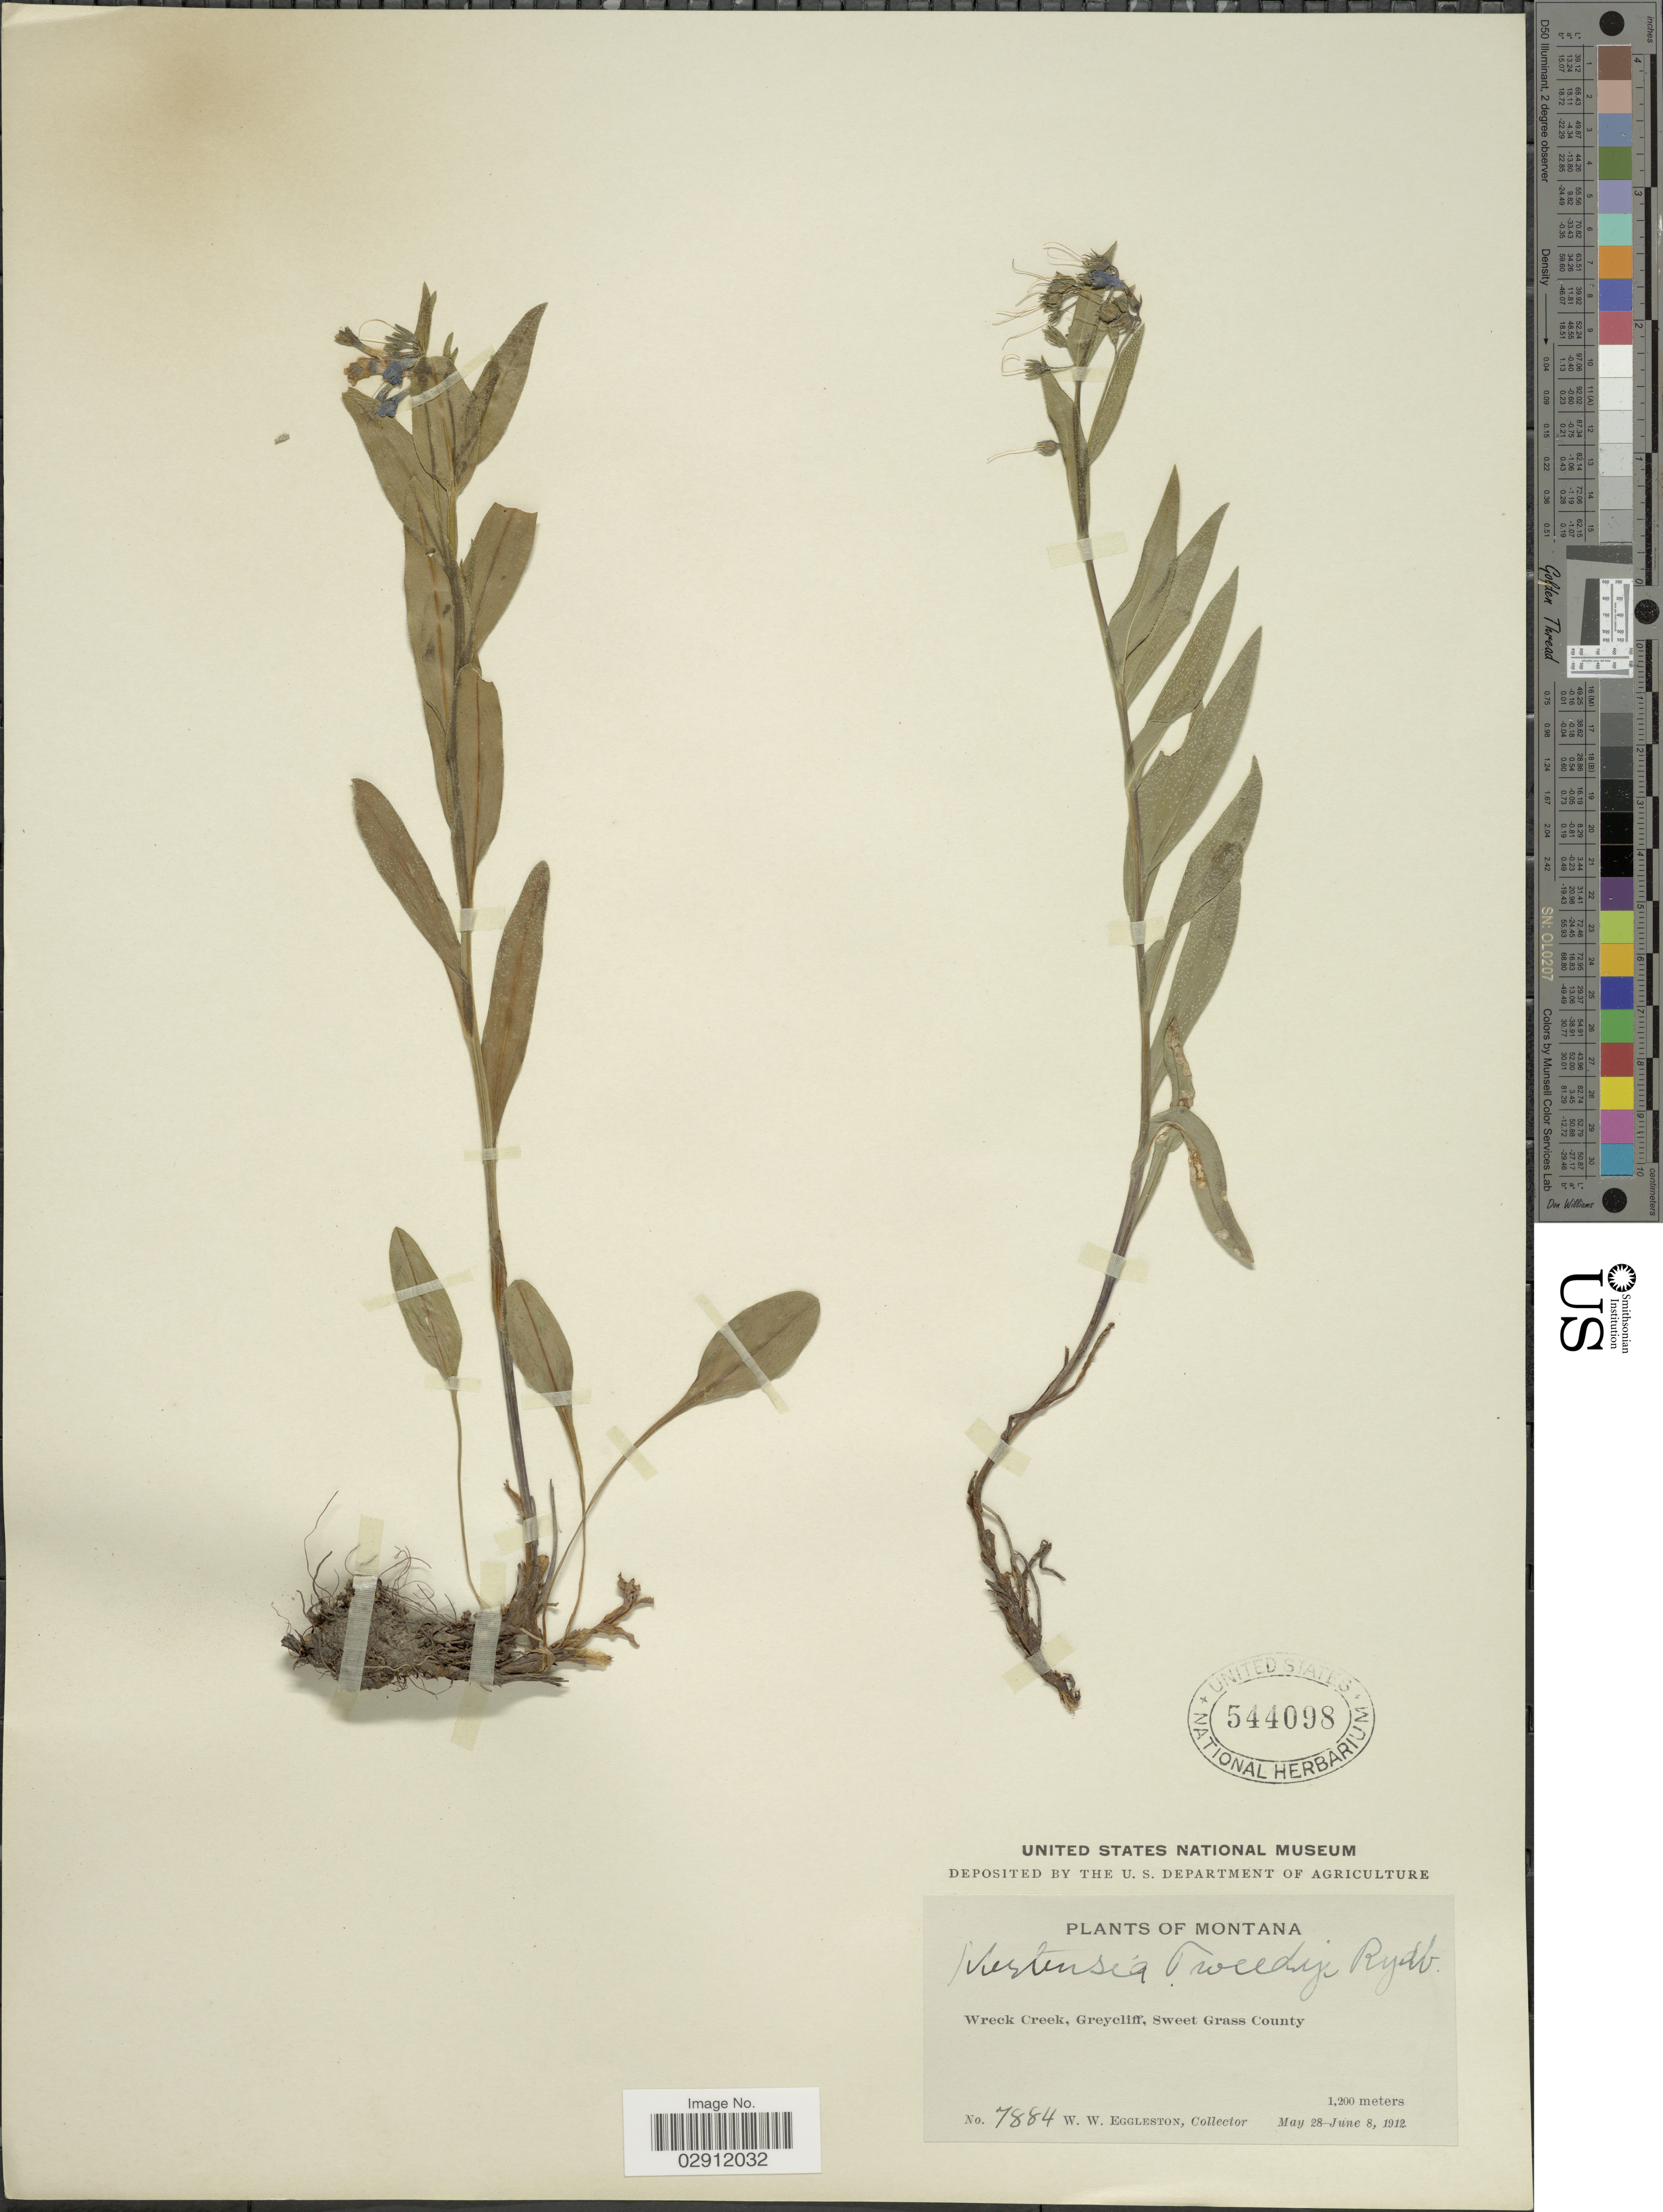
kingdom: Plantae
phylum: Tracheophyta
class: Magnoliopsida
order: Boraginales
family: Boraginaceae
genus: Mertensia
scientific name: Mertensia alpina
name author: (Torr.) G. Don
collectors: W. W. Eggleston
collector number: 7884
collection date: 1912-05-28/1912-06-08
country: United States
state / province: Montana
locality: Wreck Creek, Greycliff, Sweet Grass County.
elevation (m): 1200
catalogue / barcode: US 544098